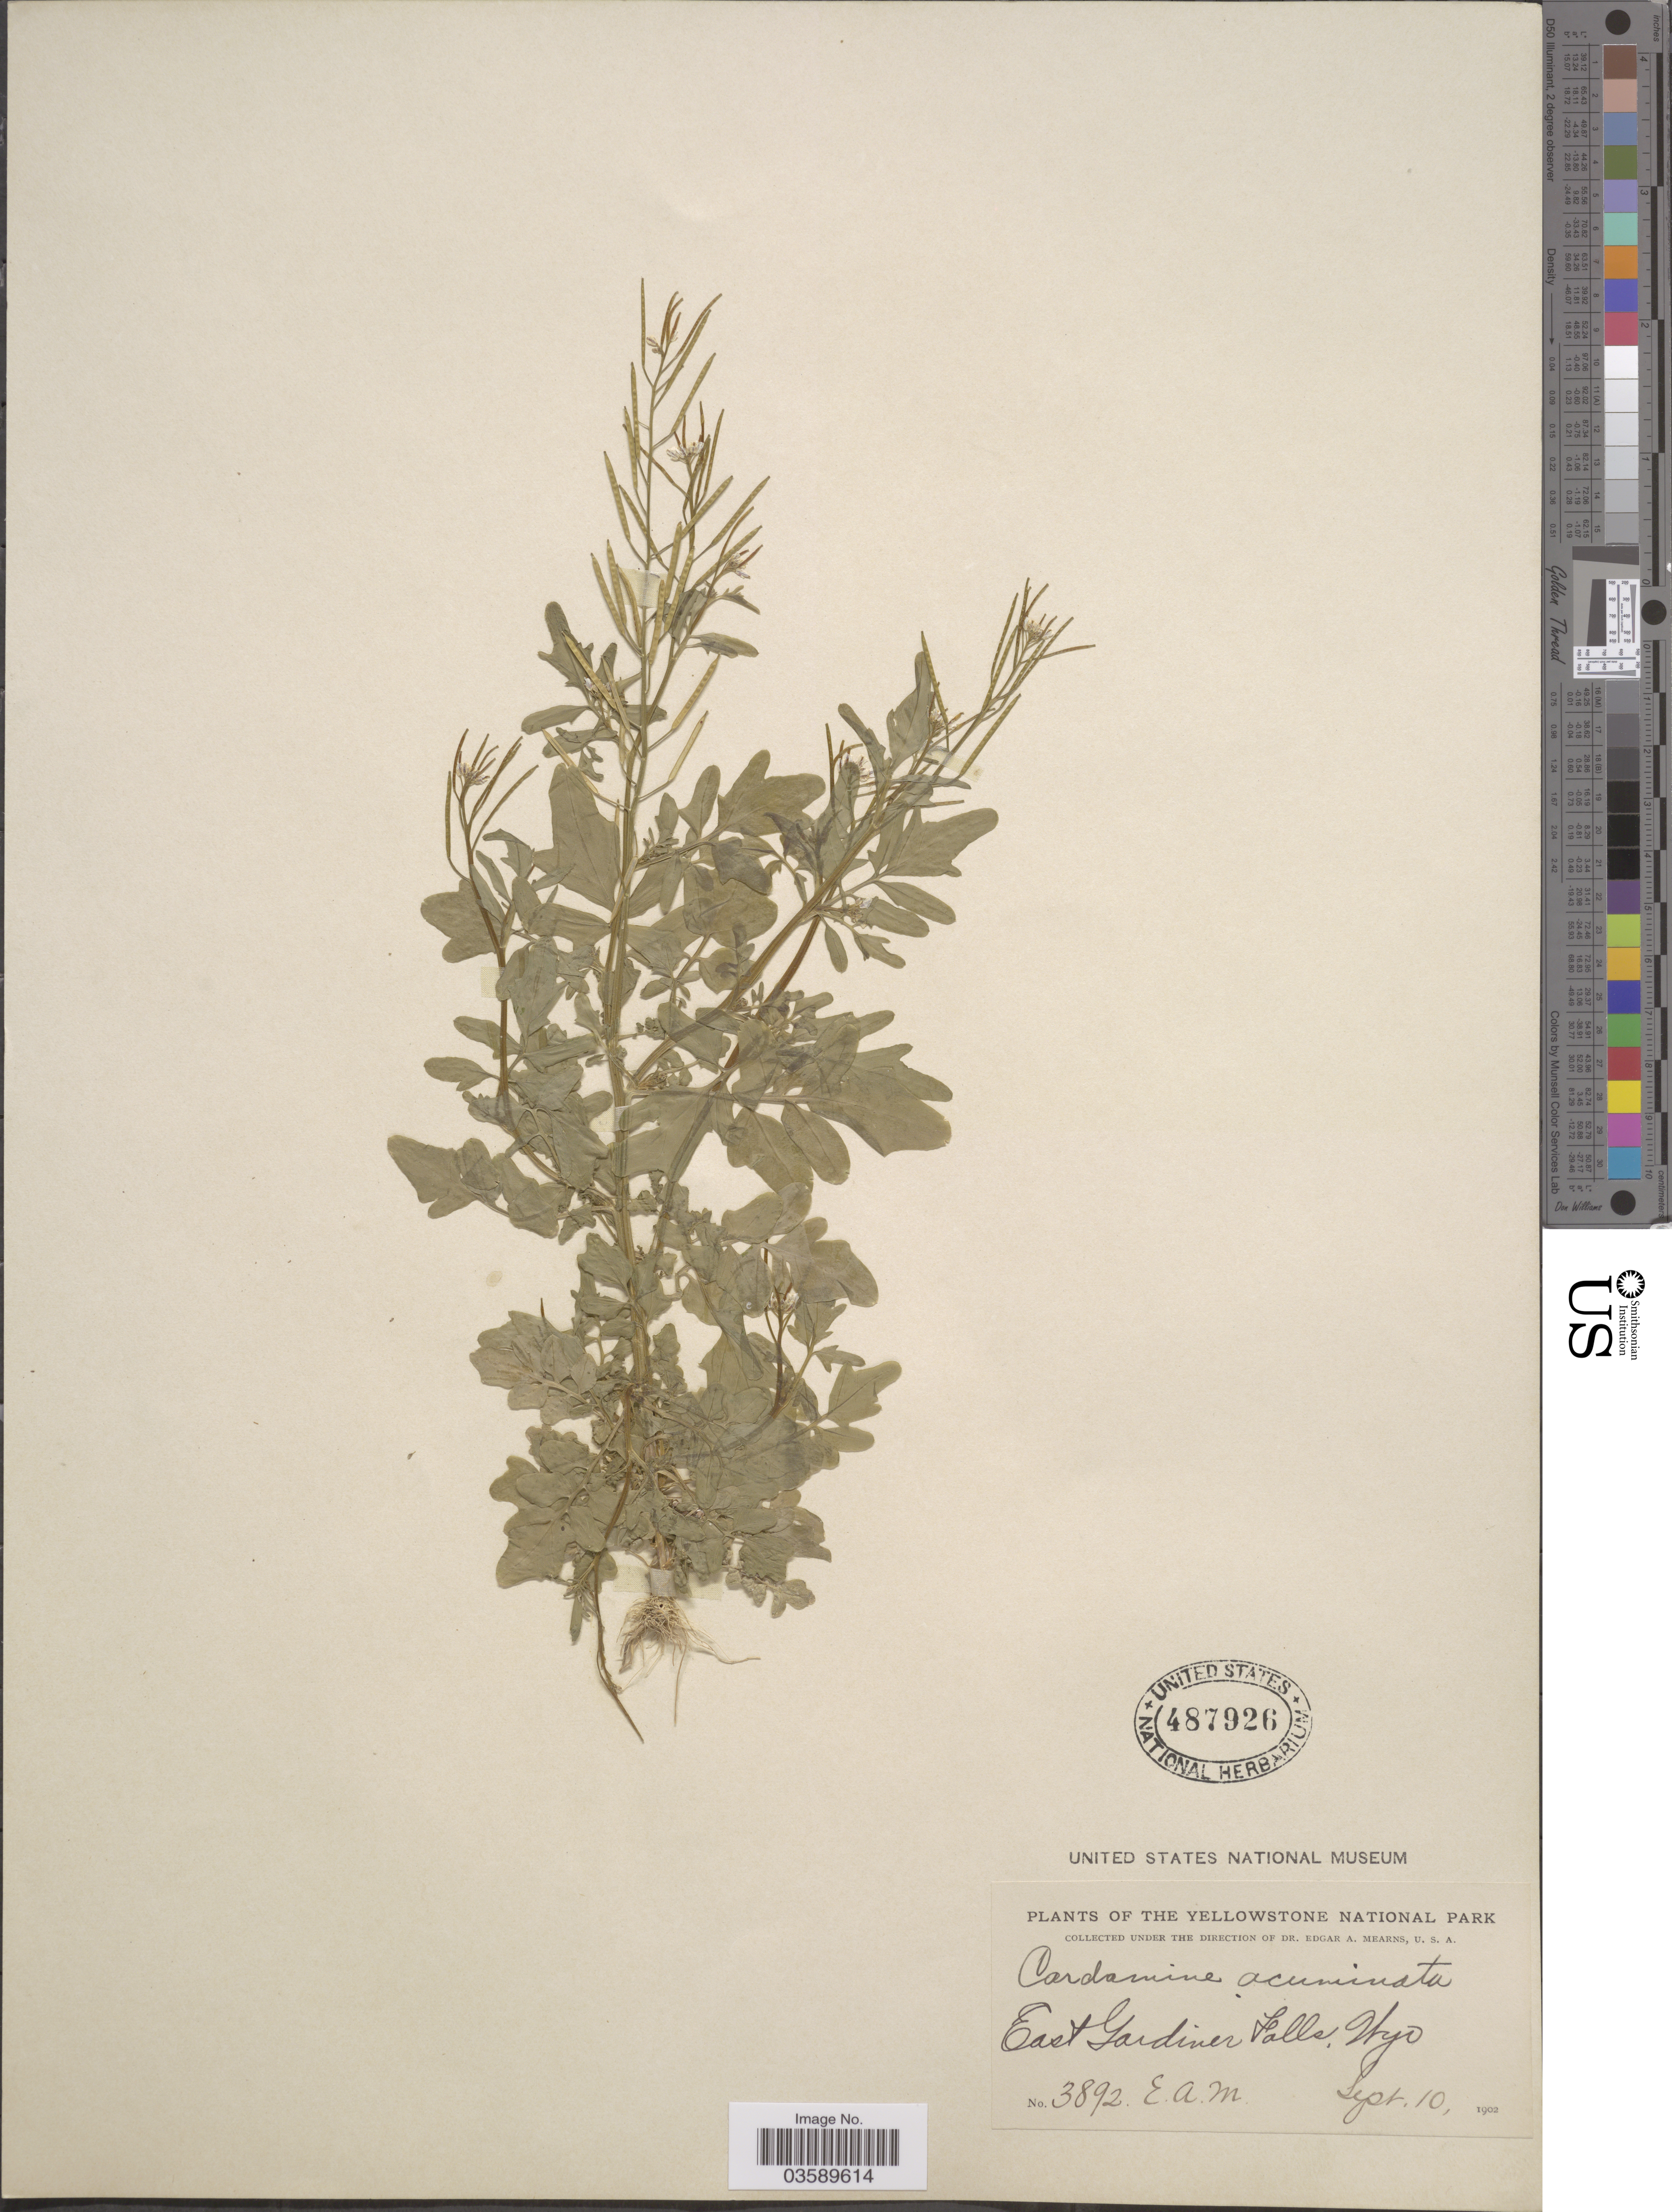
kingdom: Plantae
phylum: Tracheophyta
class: Magnoliopsida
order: Brassicales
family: Brassicaceae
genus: Cardamine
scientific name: Cardamine oligosperma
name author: Nutt.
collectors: E. A. Mearns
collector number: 3892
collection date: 1902-09-10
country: United States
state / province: Wyoming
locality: The Yellowstone National Park. East Gardiner Falls.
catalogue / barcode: US 487926